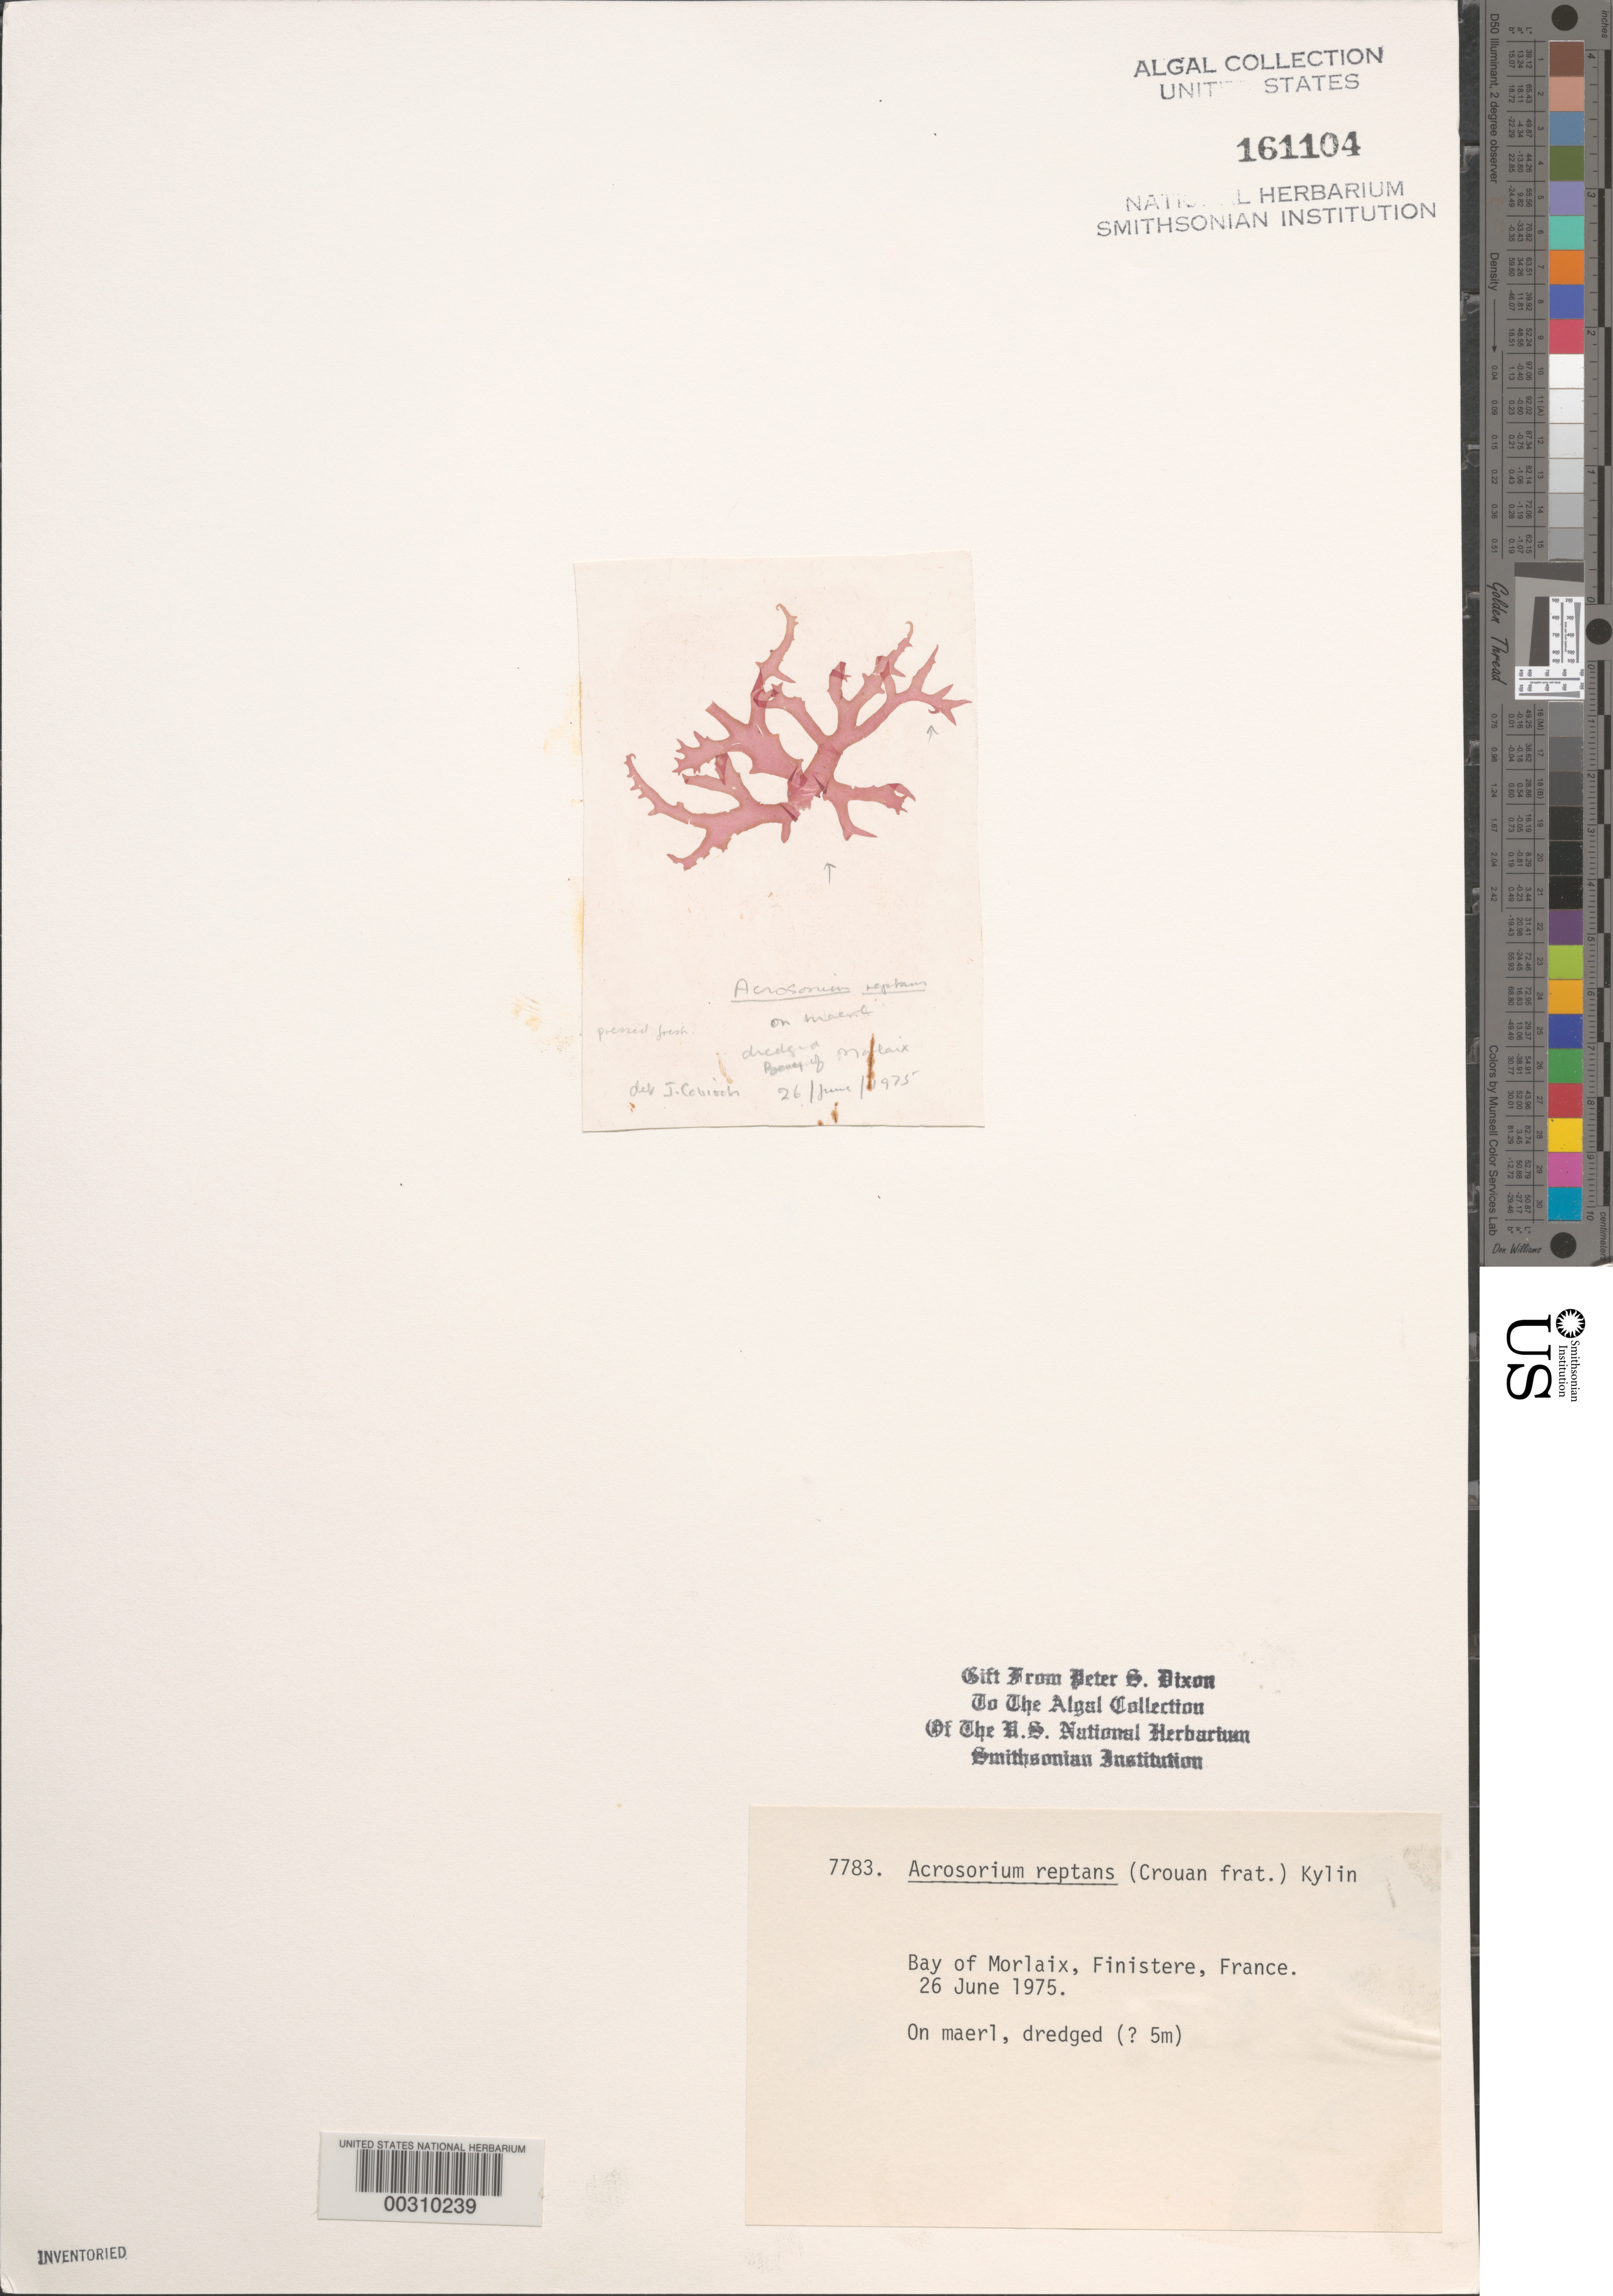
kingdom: Plantae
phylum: Rhodophyta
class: Florideophyceae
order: Ceramiales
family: Delesseriaceae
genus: Cryptopleura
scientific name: Cryptopleura ramosa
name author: (Huds.) L.M. Newton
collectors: P. S. Dixon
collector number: PSD 7783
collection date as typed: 26 Jun 1975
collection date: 1975-06-26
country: France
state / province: Bretagne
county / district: Finistère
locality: Bay of Morlaix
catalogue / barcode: US 161104